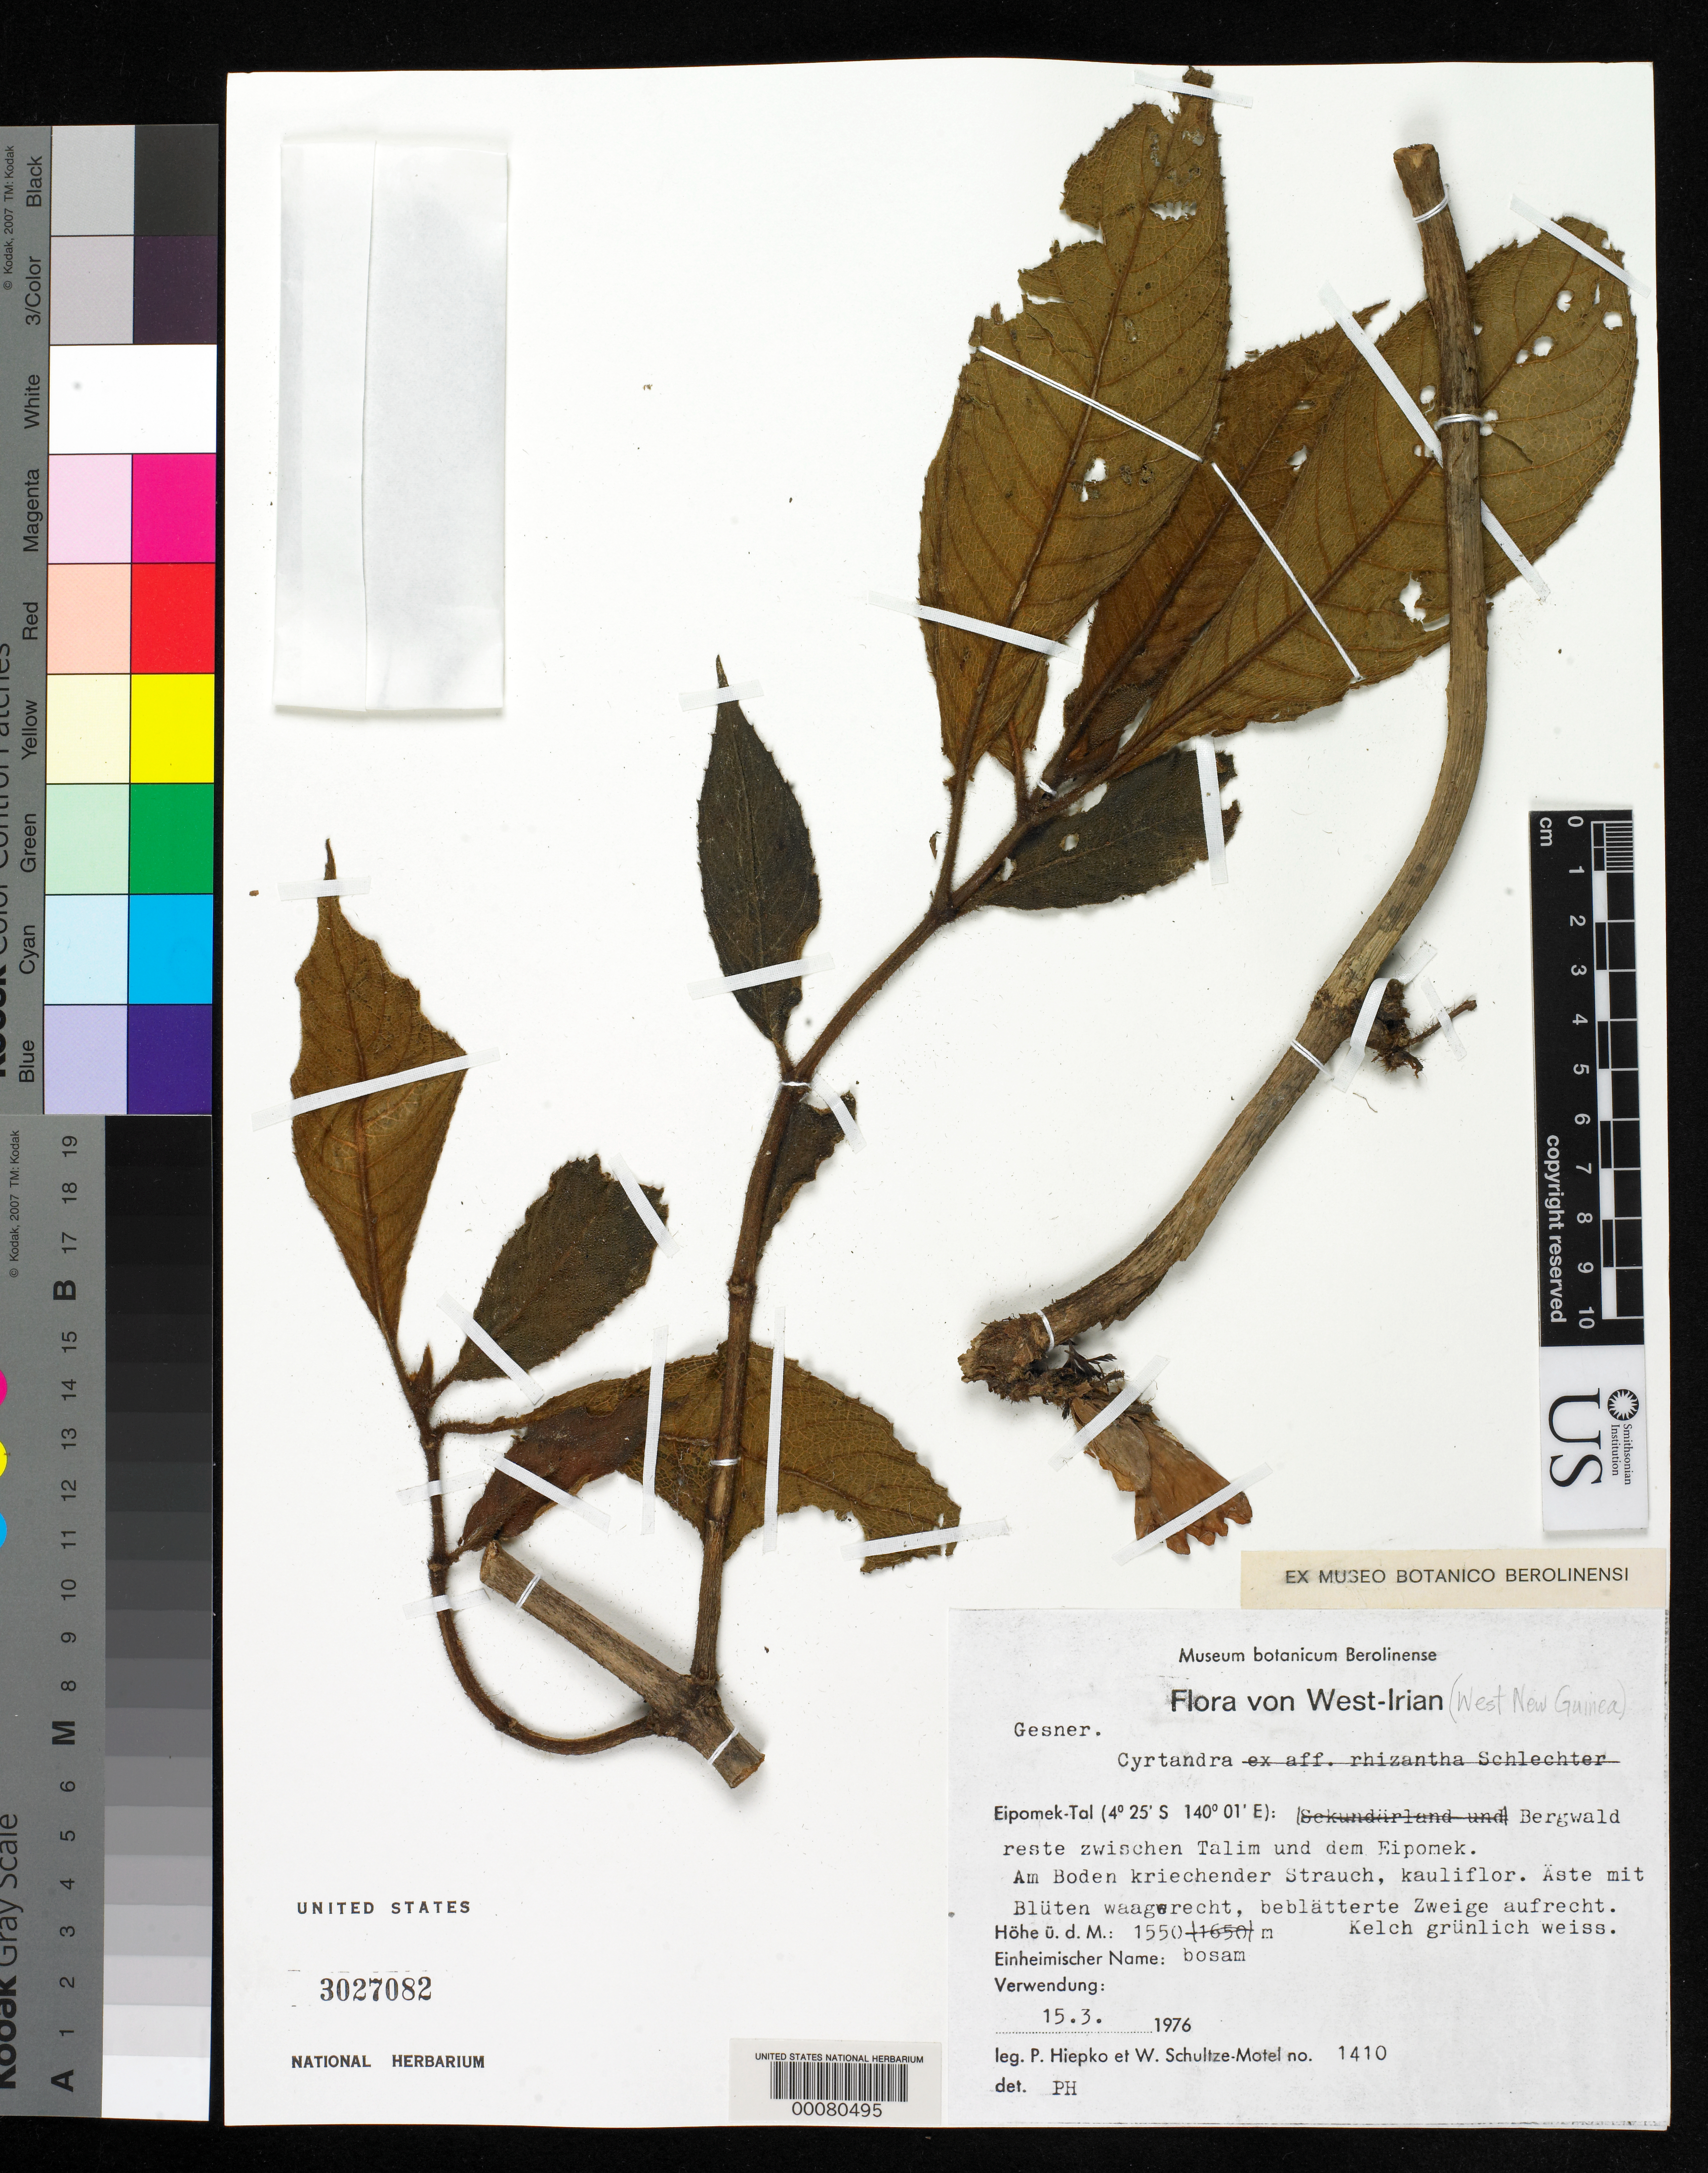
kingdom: Plantae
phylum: Tracheophyta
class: Magnoliopsida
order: Lamiales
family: Gesneriaceae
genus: Cyrtandra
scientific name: Cyrtandra sp.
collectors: P. H. Hiepko & W. Schultze-Motel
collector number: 1410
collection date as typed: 15 Mar 1976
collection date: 1976-03-15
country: Indonesia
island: New Guinea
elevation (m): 1550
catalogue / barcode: US 3027082